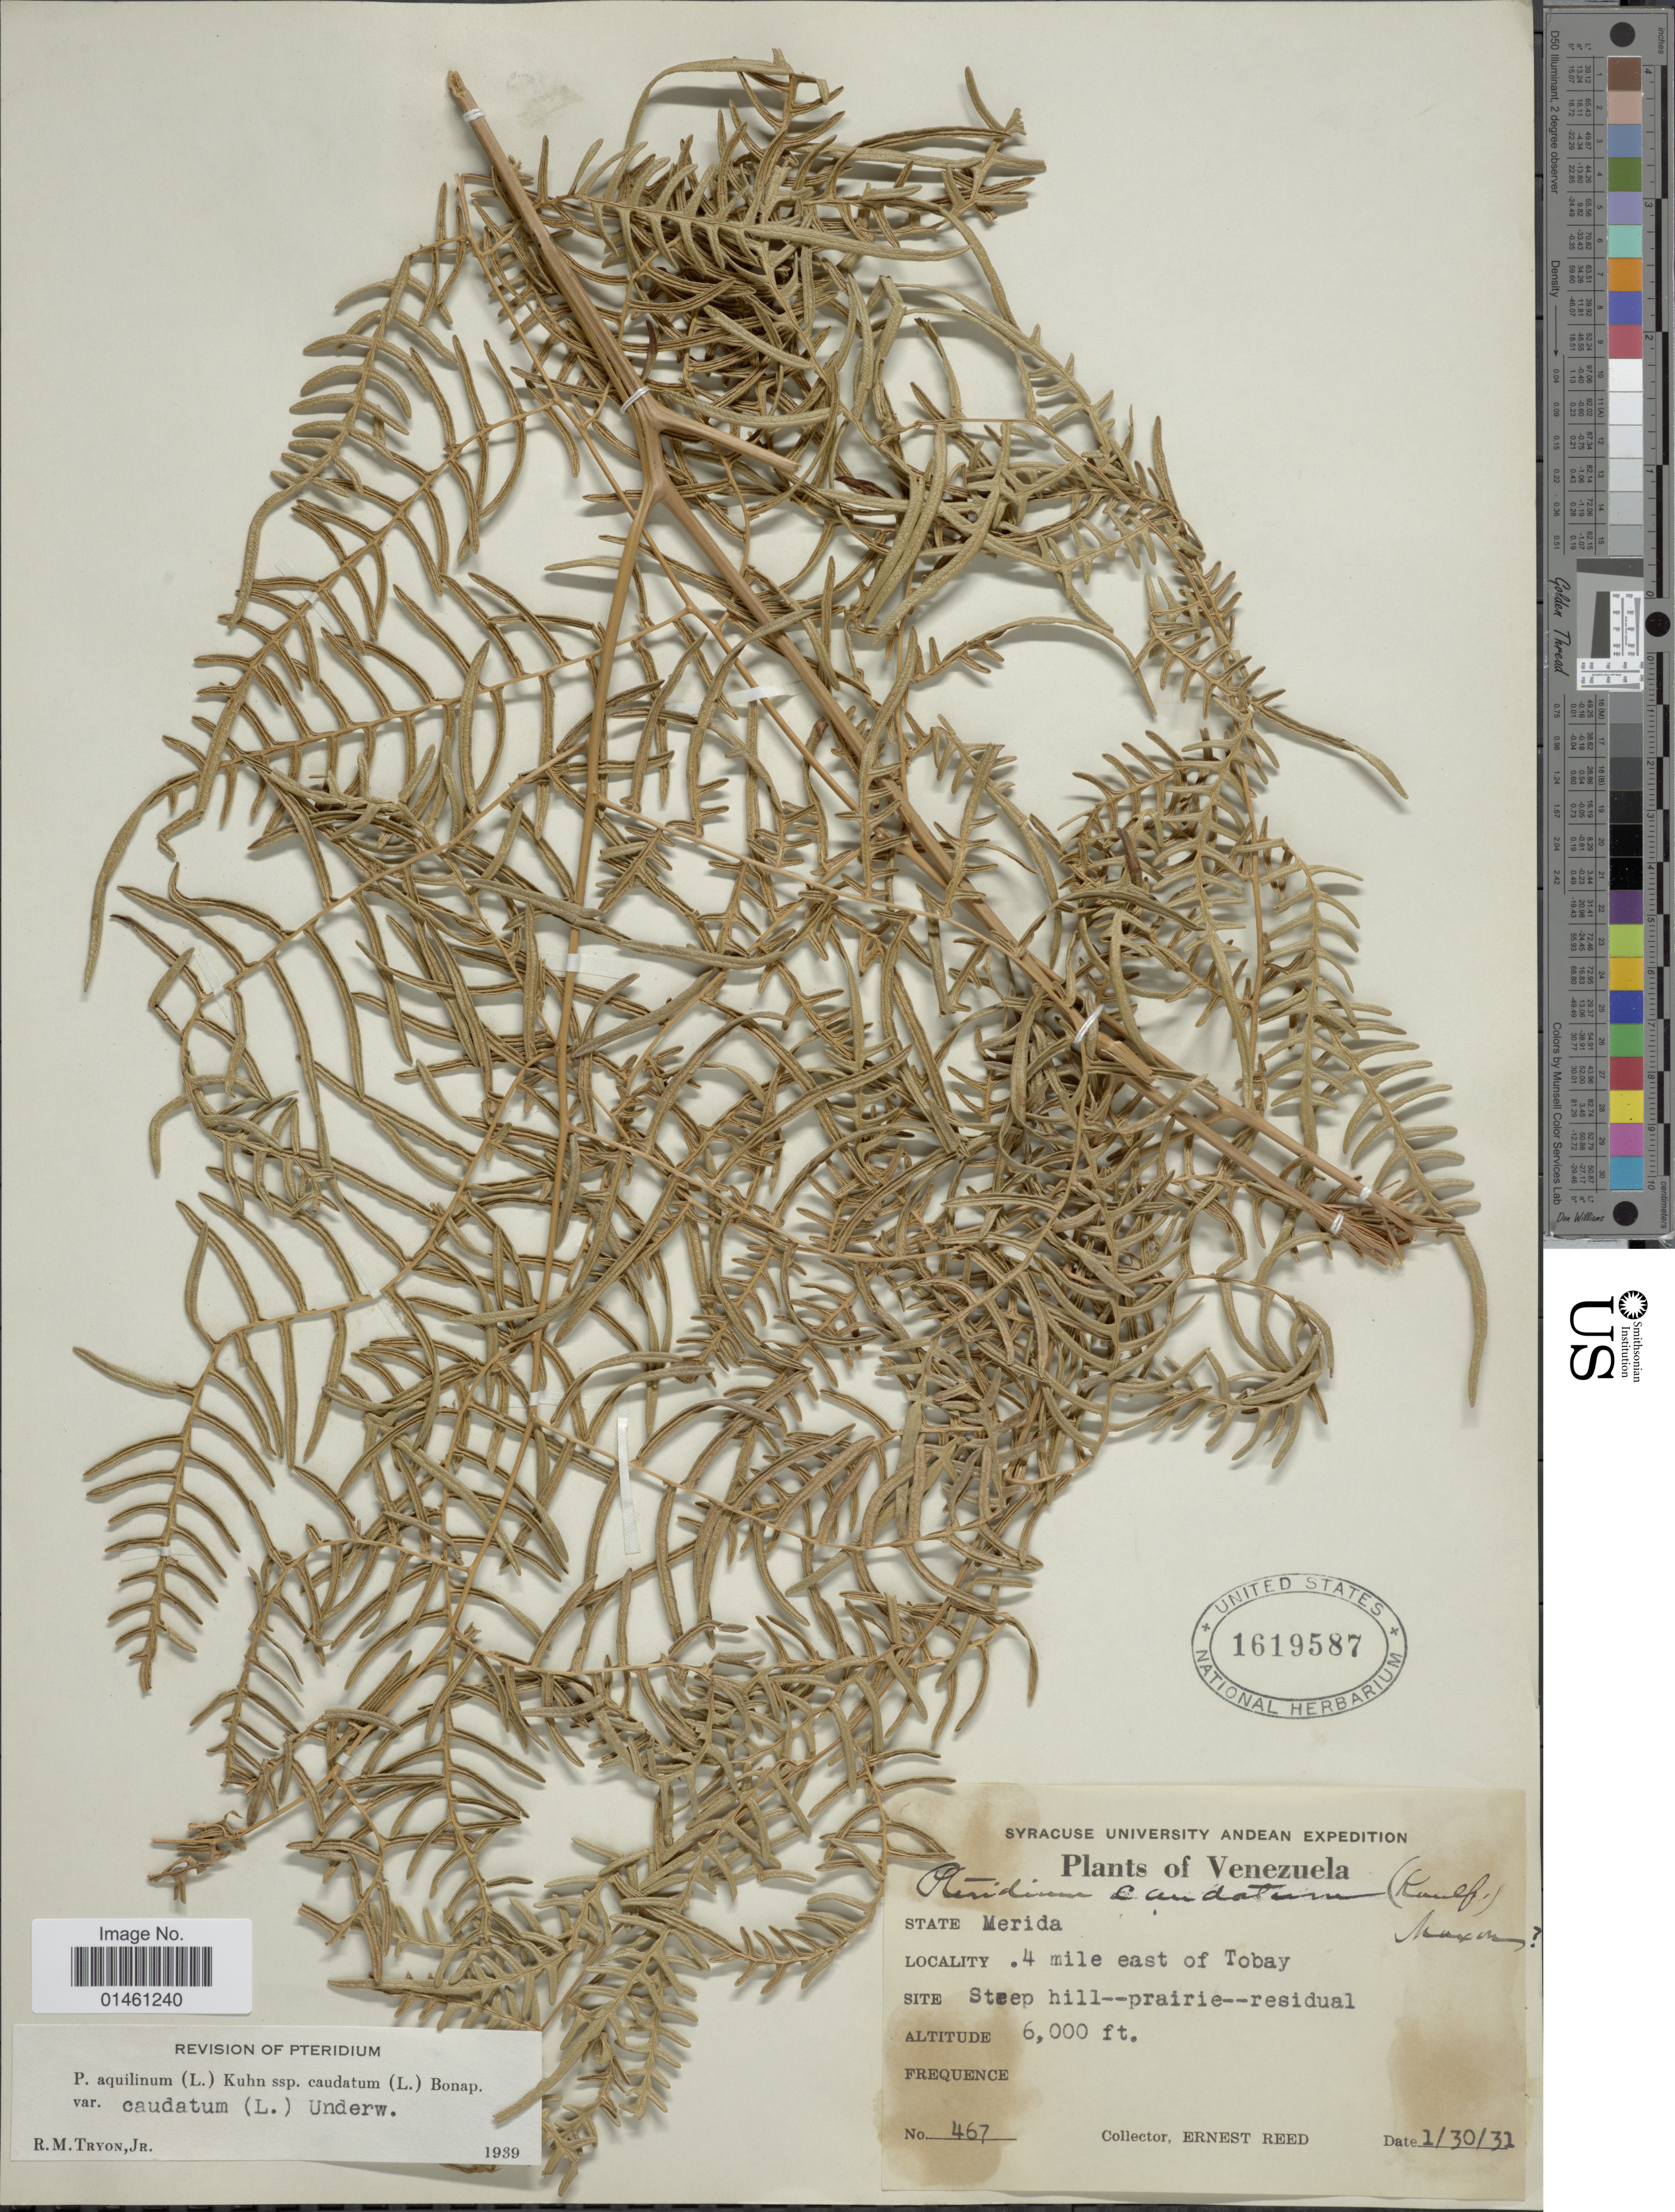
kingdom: Plantae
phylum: Tracheophyta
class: Polypodiopsida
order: Polypodiales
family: Dennstaedtiaceae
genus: Pteridium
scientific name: Pteridium caudatum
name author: (L.) Maxon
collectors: E. Reed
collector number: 467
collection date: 1931-01-30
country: Venezuela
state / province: Mérida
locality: State Merida, 4mile east of Tobay, steep hill prairie residual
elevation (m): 1829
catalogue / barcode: US 1619587